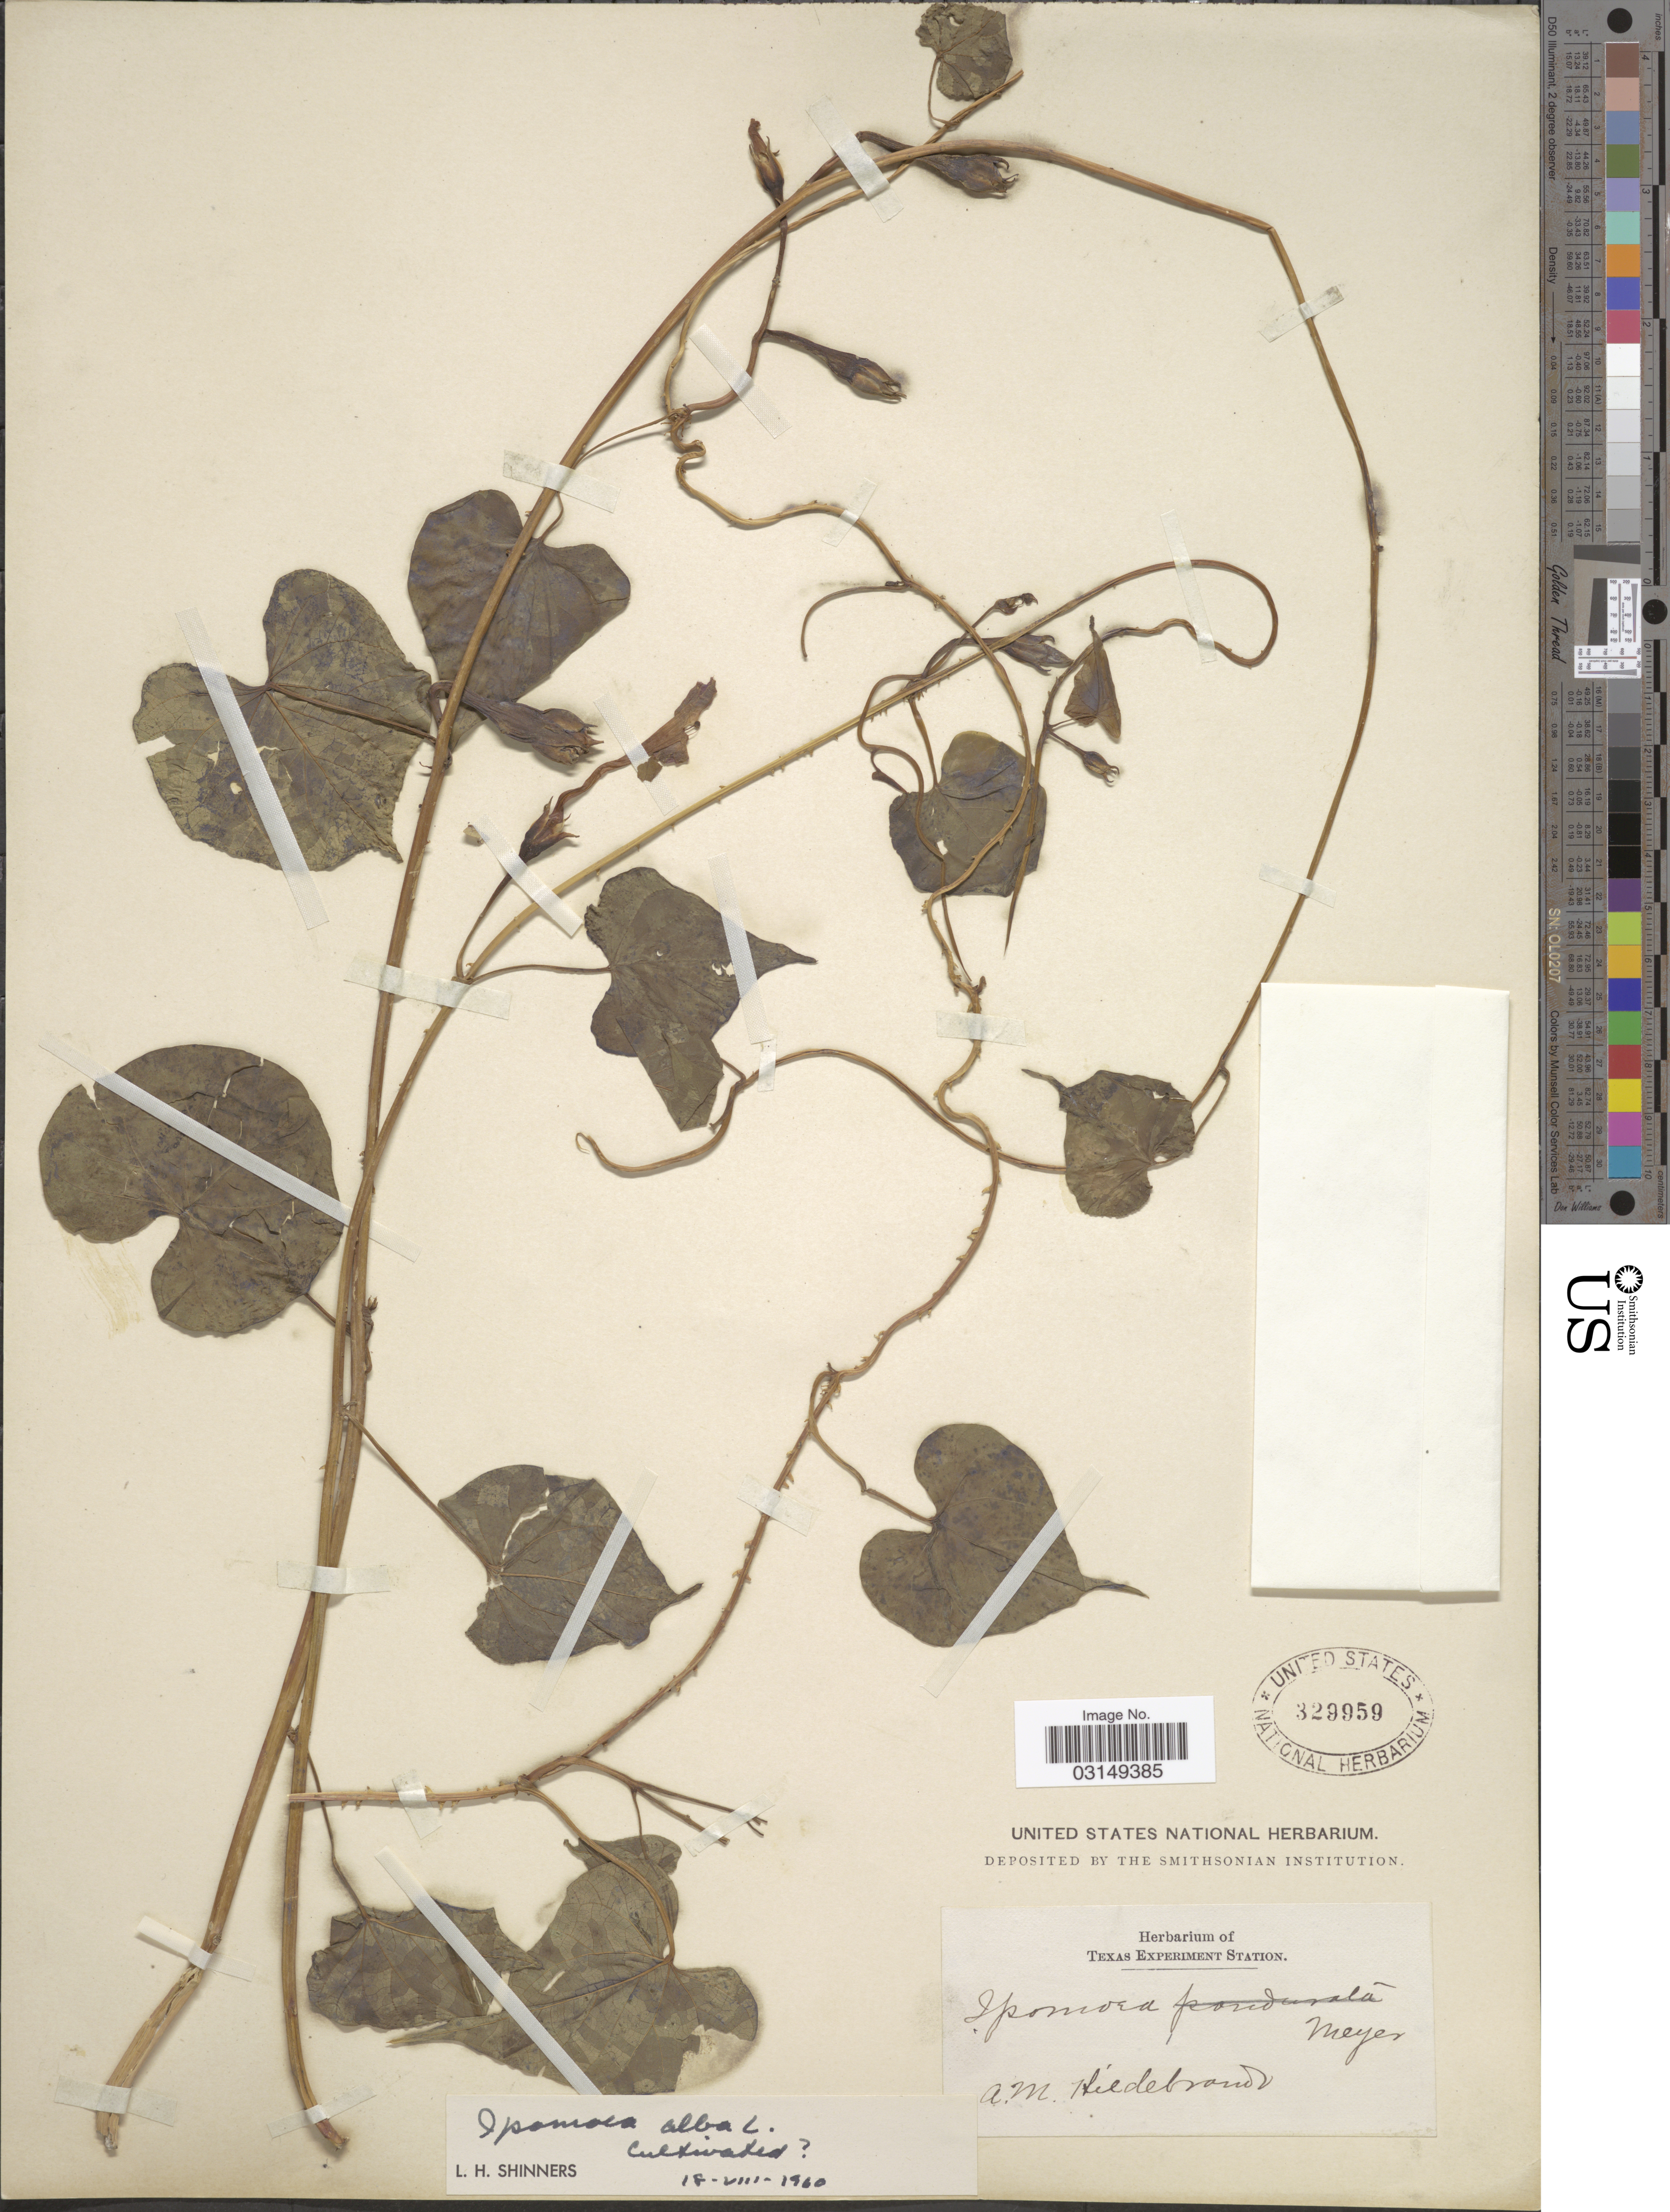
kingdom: Plantae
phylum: Tracheophyta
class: Magnoliopsida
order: Solanales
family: Convolvulaceae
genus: Ipomoea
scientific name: Ipomoea turbinata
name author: Lag.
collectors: A. Hildebrandt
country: United States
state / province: Texas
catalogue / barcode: US 329959